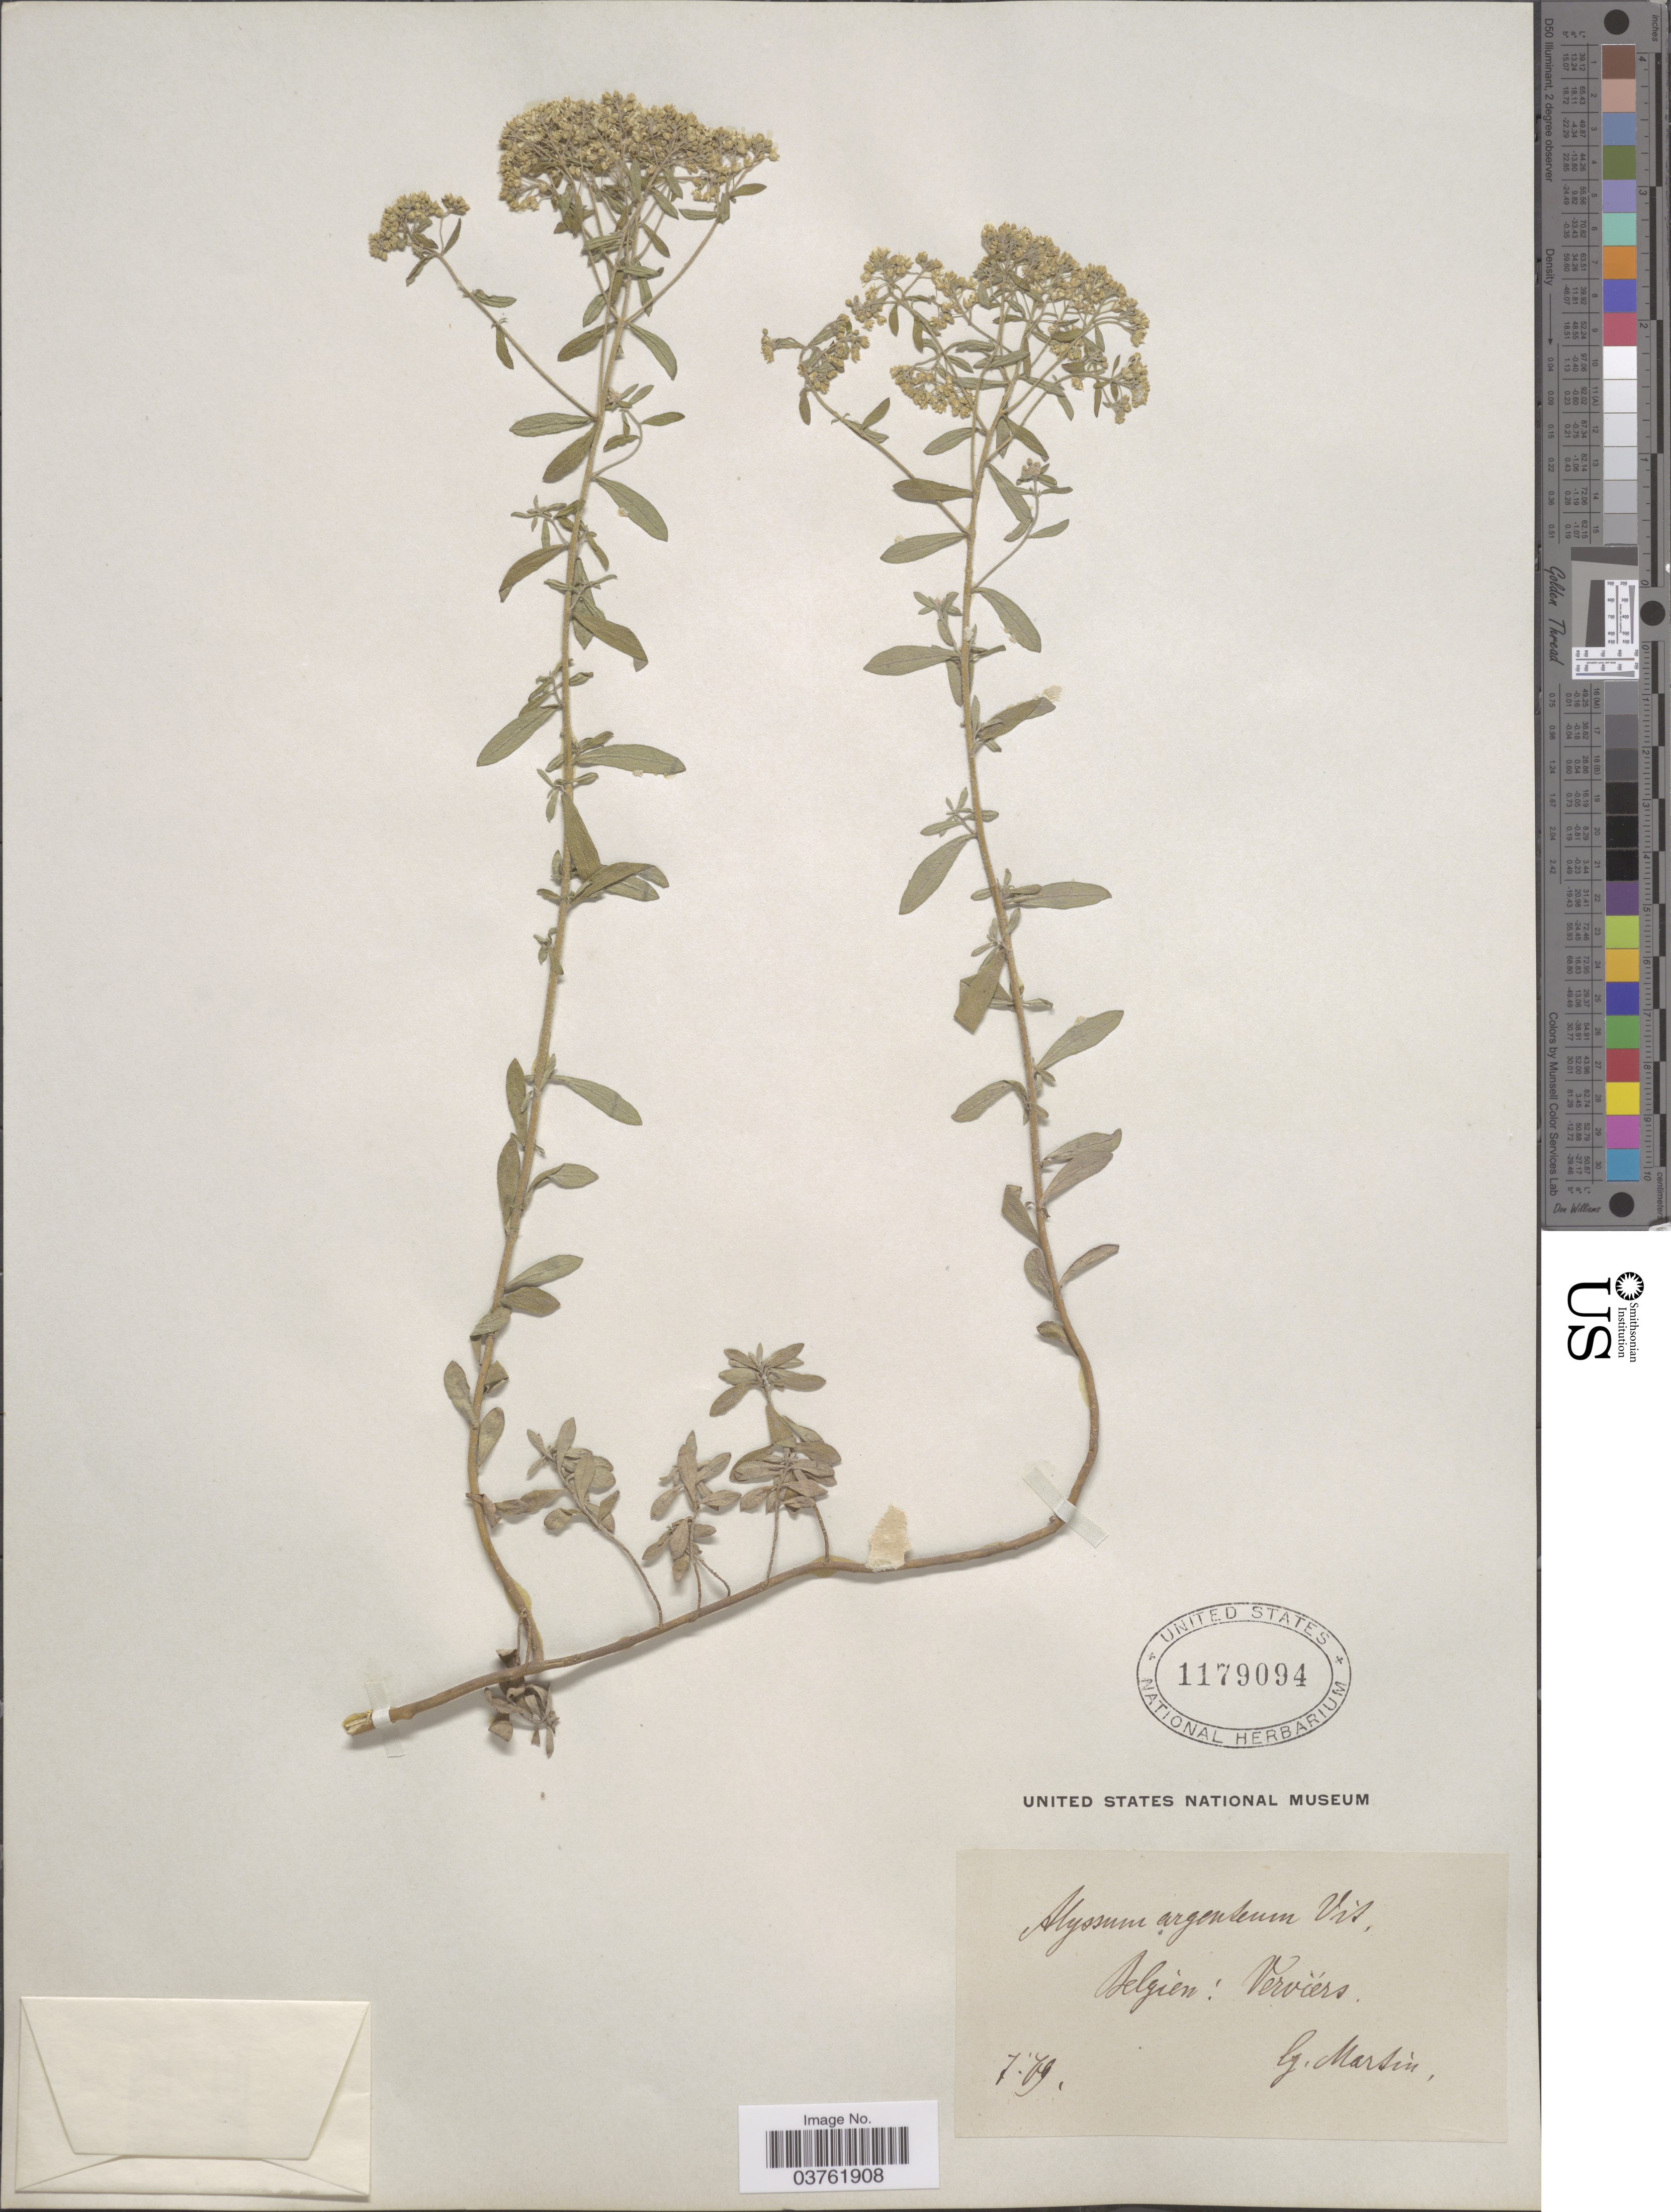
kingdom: Plantae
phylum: Tracheophyta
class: Magnoliopsida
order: Brassicales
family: Brassicaceae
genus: Alyssum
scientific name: Alyssum argenteum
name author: All.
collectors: G. Martin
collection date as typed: Transcribed d/m/y: /7/69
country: Belgium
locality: Verviers.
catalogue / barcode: US 1179094